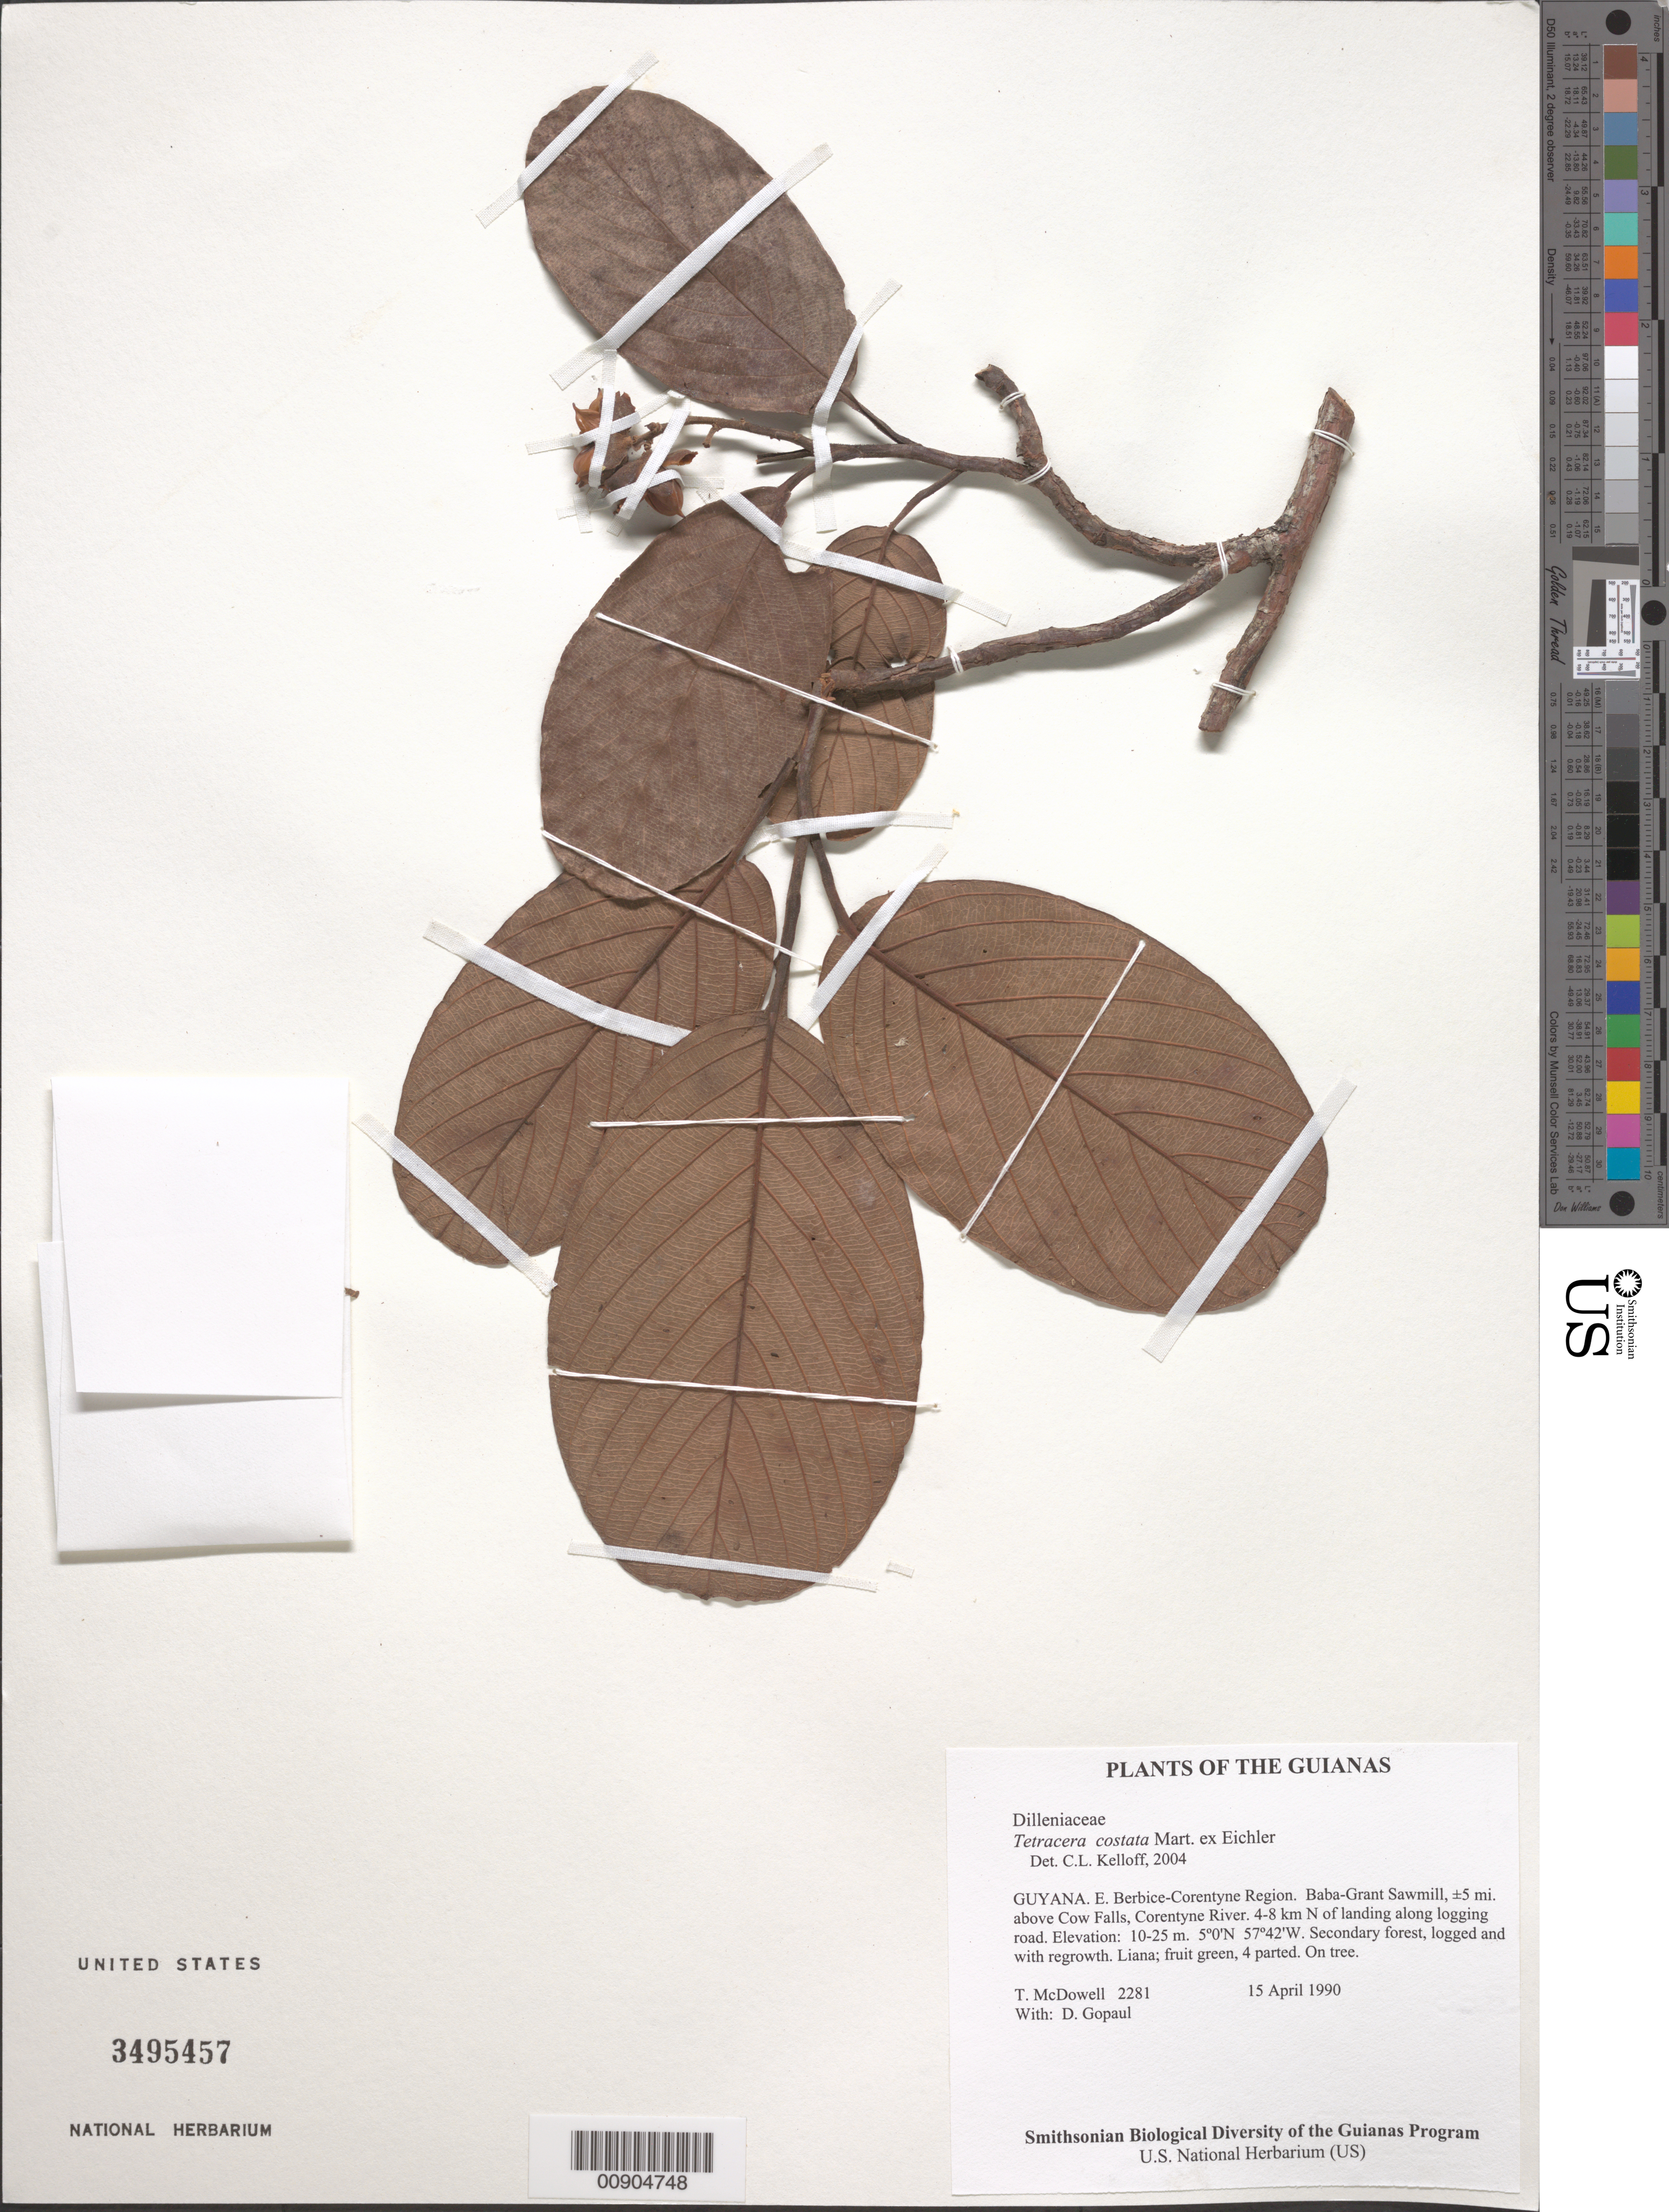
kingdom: Plantae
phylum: Tracheophyta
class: Magnoliopsida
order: Dilleniales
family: Dilleniaceae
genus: Tetracera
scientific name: Tetracera costata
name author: Mart. ex Eichler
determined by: Kelloff, Carol L., (US), Smithsonian Institution - National Museum of Natural History (UNITED STATES)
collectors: T. McDowell & D. Gopaul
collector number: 2281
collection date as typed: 15 April 1990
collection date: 1990-04-15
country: Guyana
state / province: E. Berbice-Corentyne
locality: Baba-Grant Sawmill, ±5 mi. above Cow Falls, Corentyne River. 4-8 km N of landing along logging road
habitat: Secondary forest, logged and with regrowth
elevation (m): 10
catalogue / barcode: US 3495457